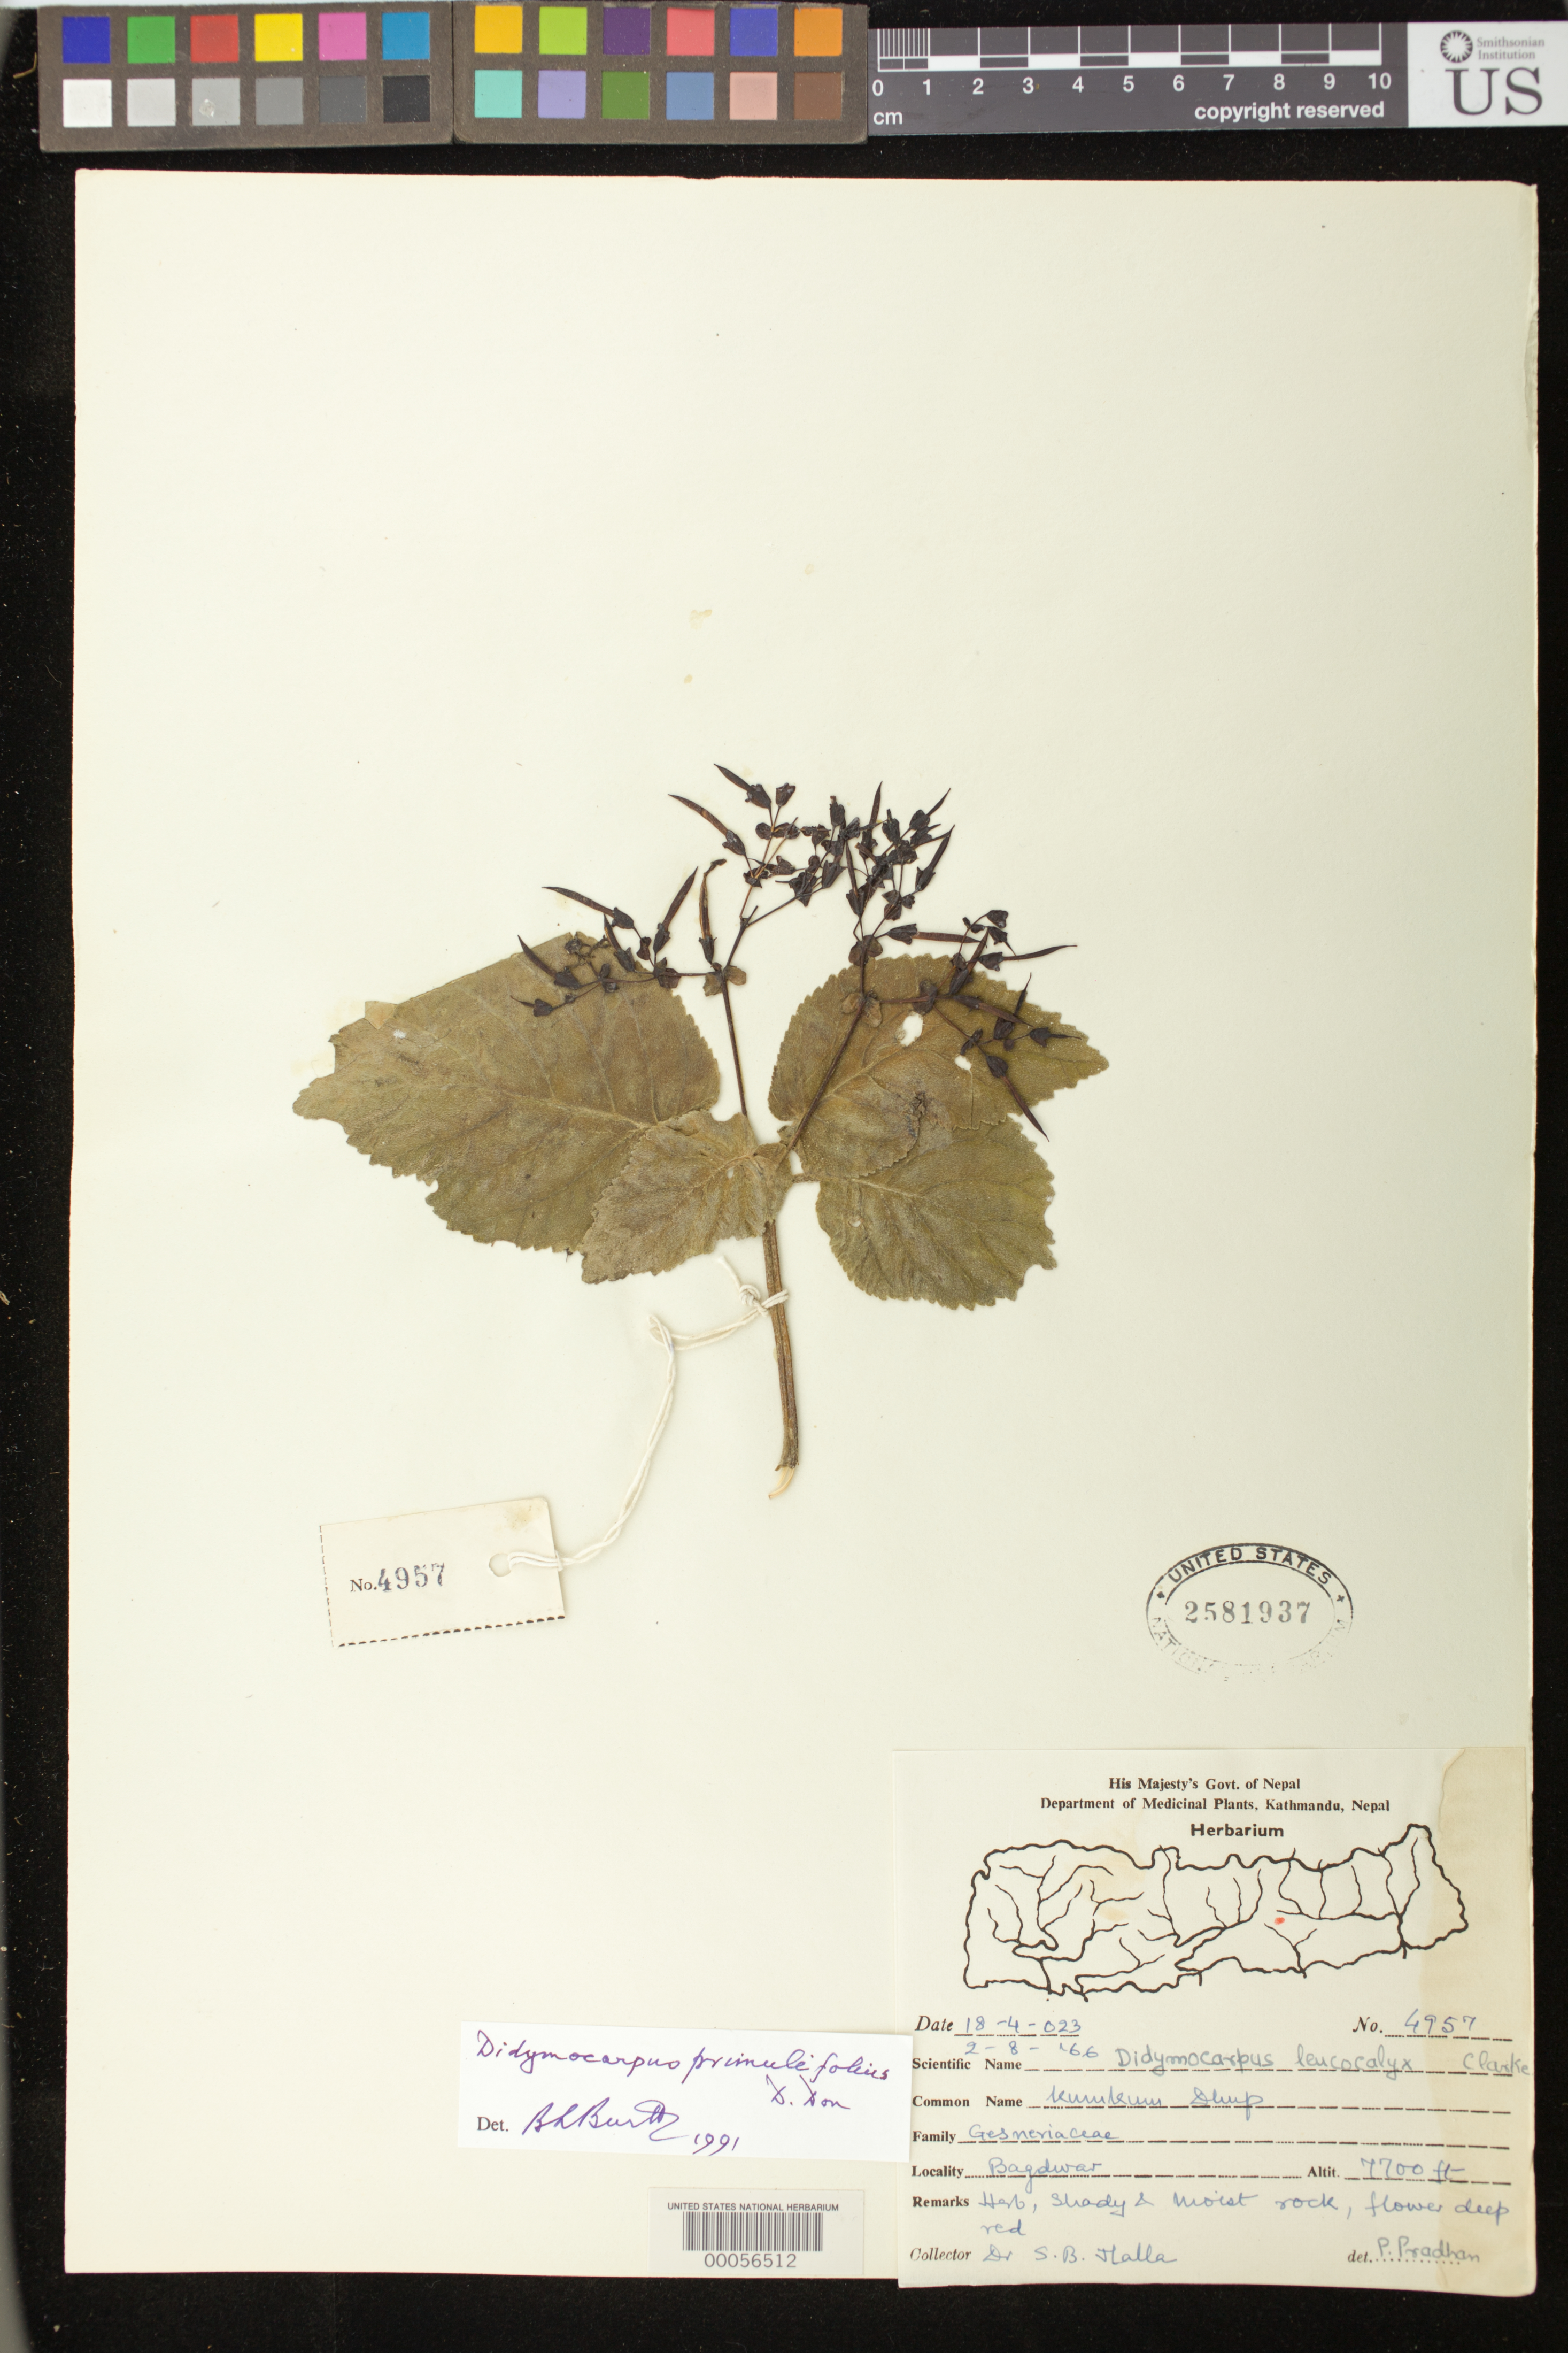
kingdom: Plantae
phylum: Tracheophyta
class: Magnoliopsida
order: Lamiales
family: Gesneriaceae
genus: Didymocarpus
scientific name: Didymocarpus leucocalyx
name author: C.B. Clarke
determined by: Pradhan, Prabha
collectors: S. Malla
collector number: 4957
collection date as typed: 02 Apr 1966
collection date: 1966-04-02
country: Nepal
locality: Bagdwar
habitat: Shady and moist rocks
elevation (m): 2347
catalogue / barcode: US 2581937